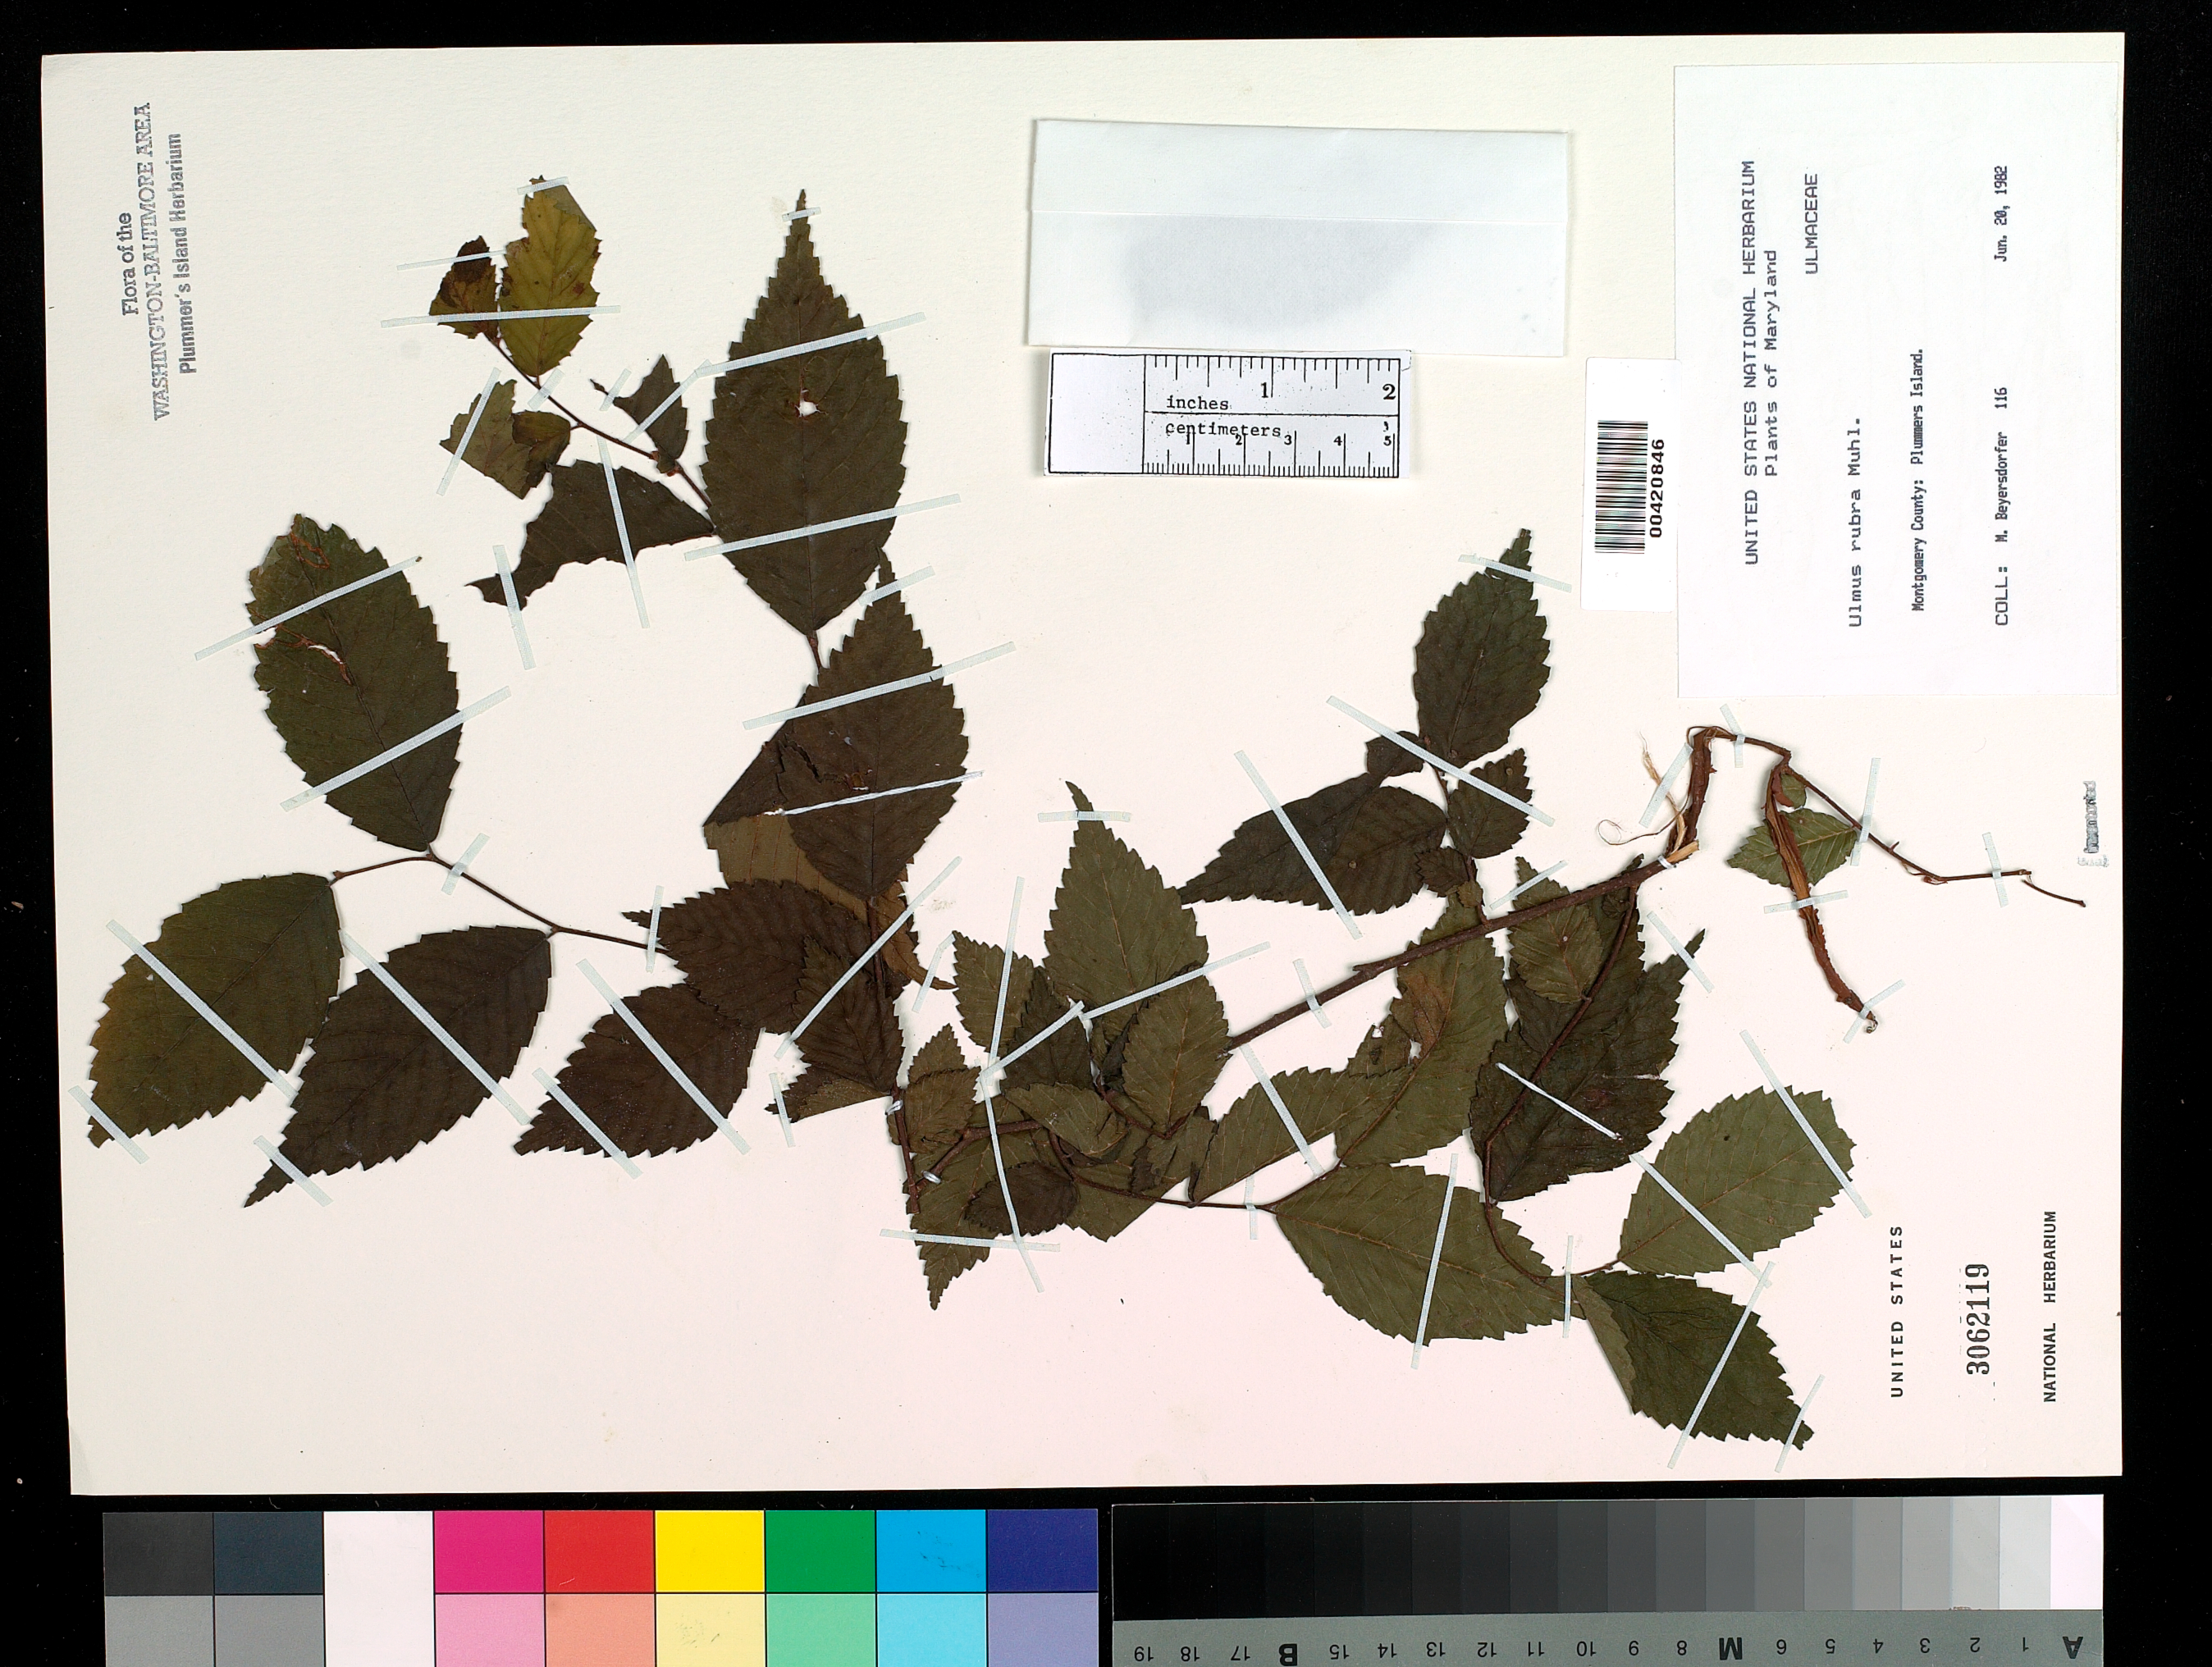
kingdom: Plantae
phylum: Tracheophyta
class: Magnoliopsida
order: Rosales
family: Ulmaceae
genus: Ulmus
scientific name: Ulmus rubra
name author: Muhl.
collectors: M. Beyersdorfer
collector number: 116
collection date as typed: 20 Jun 1982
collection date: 1982-06-20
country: United States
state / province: Maryland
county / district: Montgomery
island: Plummers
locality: Plummer's Island C. & O. Canal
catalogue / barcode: US 3062119